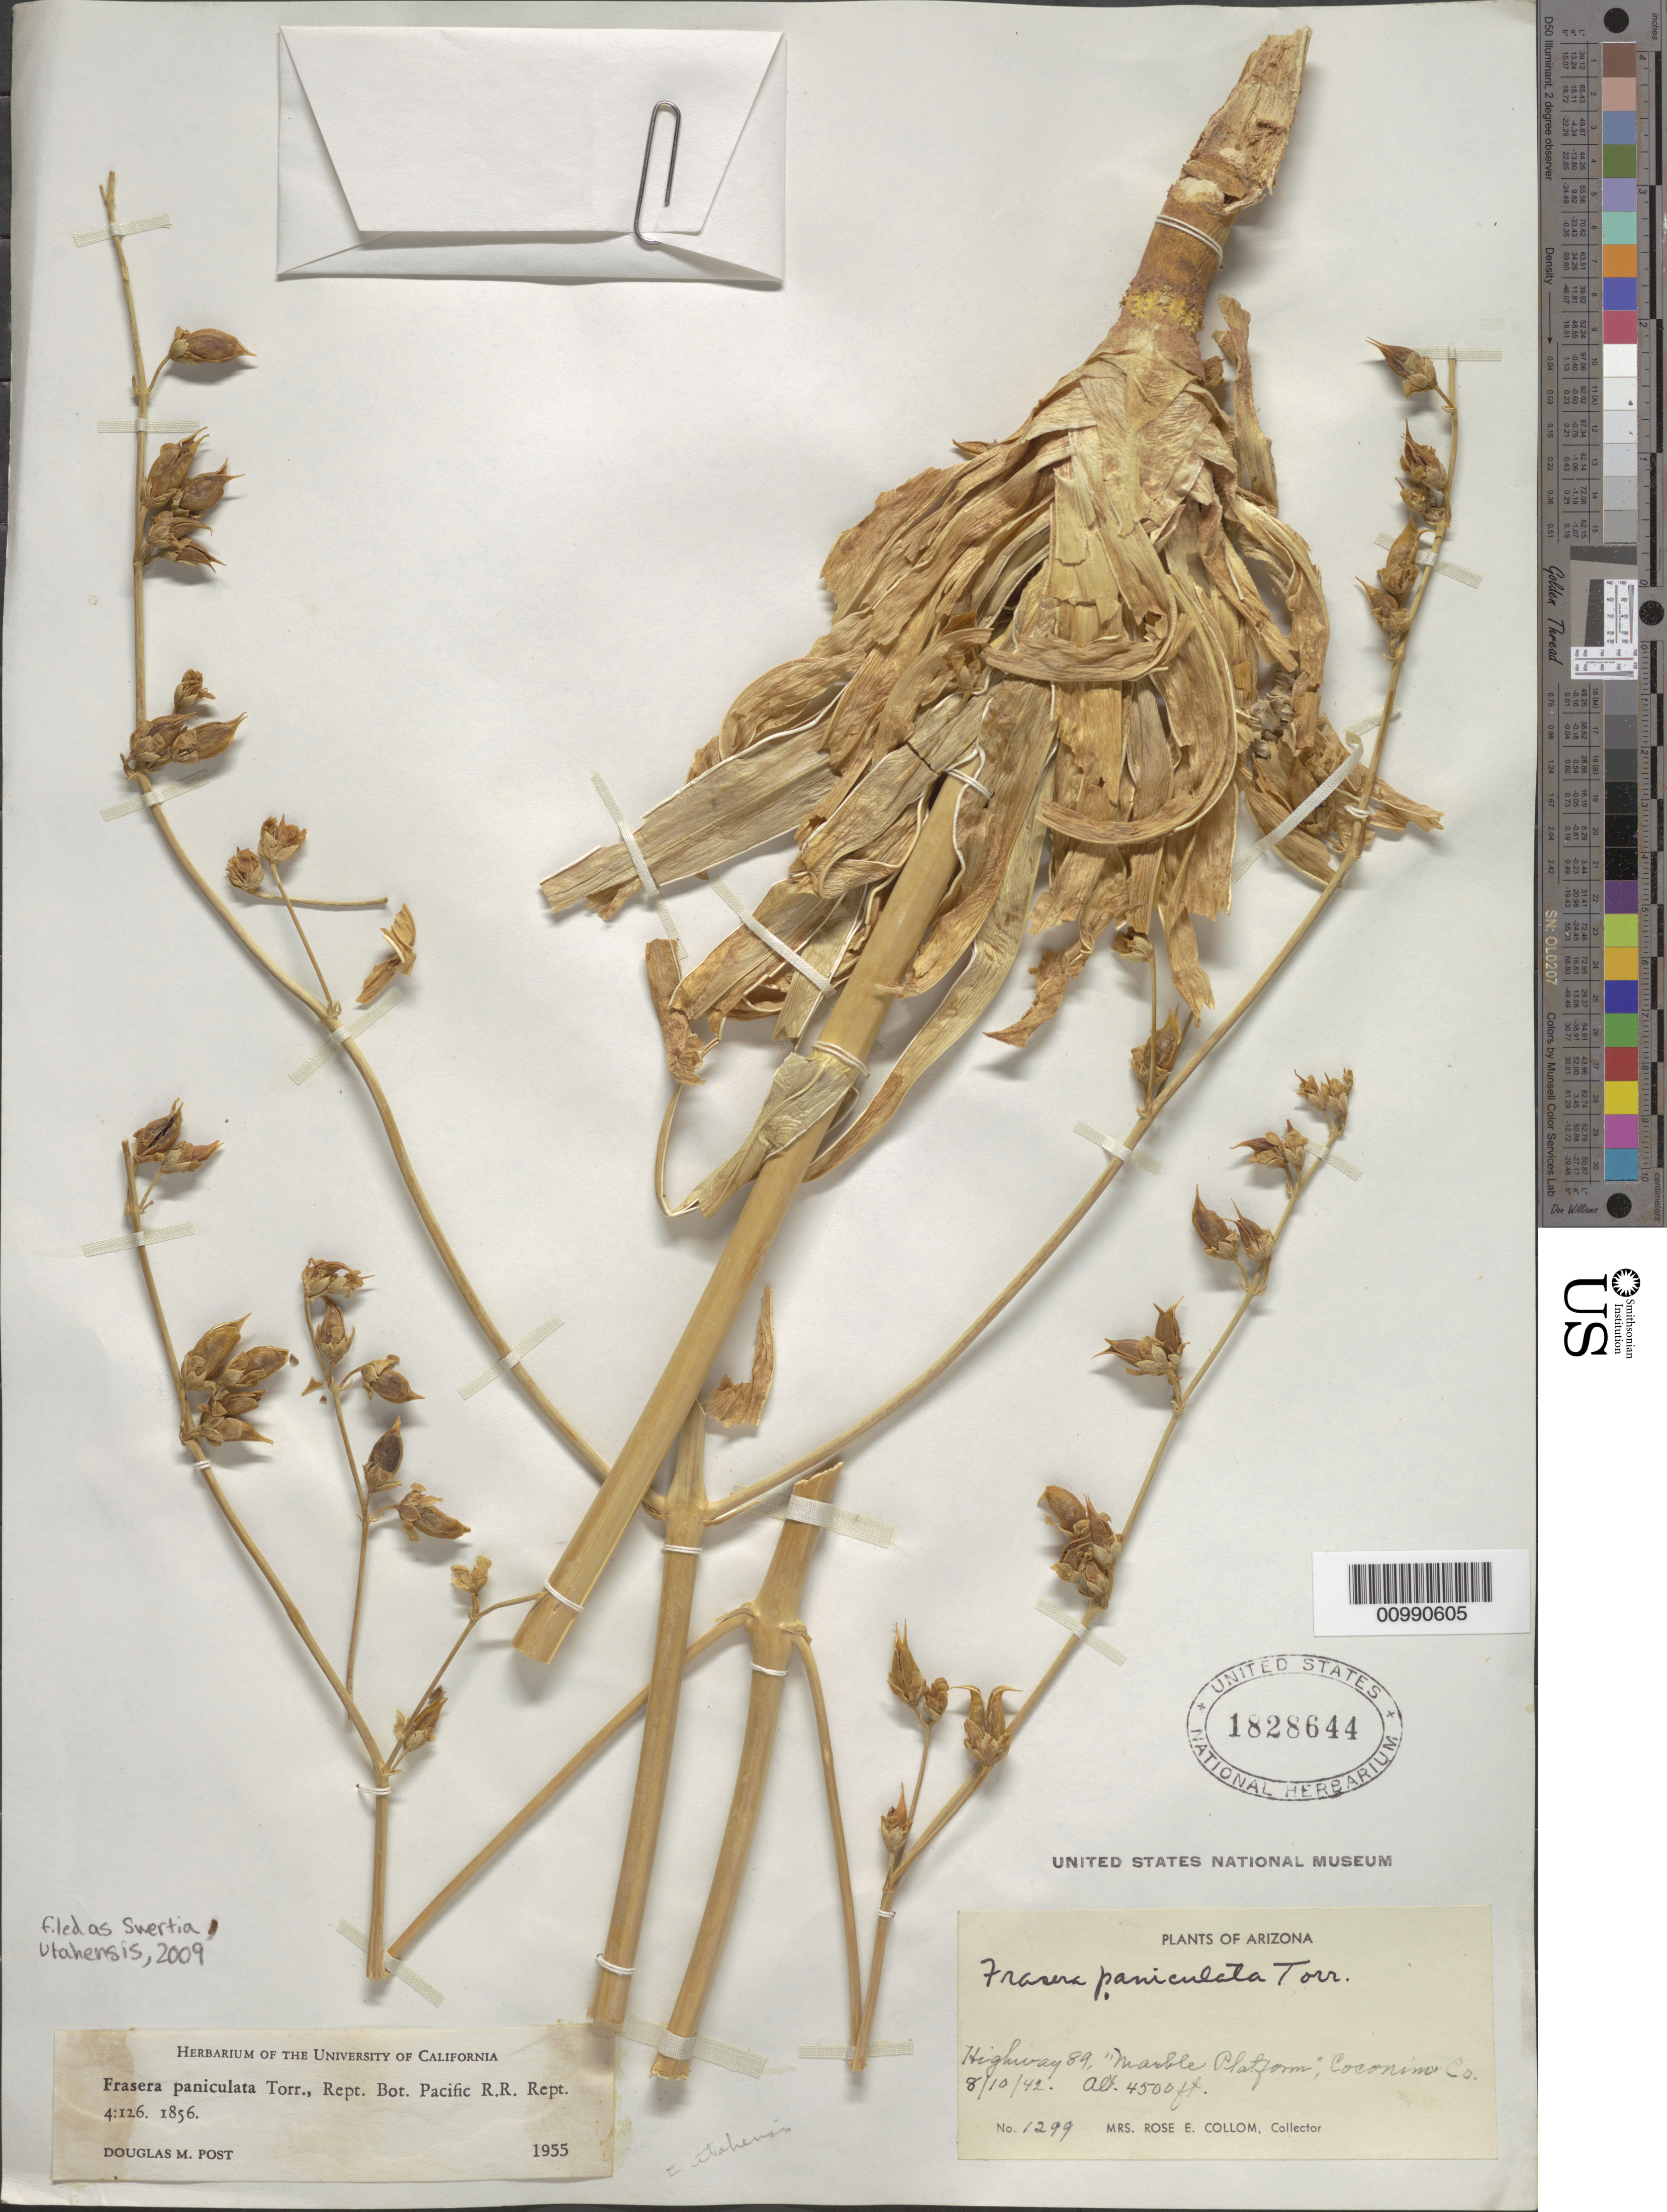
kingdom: Plantae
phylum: Tracheophyta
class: Magnoliopsida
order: Gentianales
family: Gentianaceae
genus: Swertia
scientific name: Swertia utahensis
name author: (M.E. Jones) H. St. John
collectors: R. E. Collom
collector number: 1299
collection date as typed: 10 Aug 1942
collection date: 1942-08-10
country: United States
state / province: Arizona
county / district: Coconino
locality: "Marble Platform"; Highway 89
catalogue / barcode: US 1828644